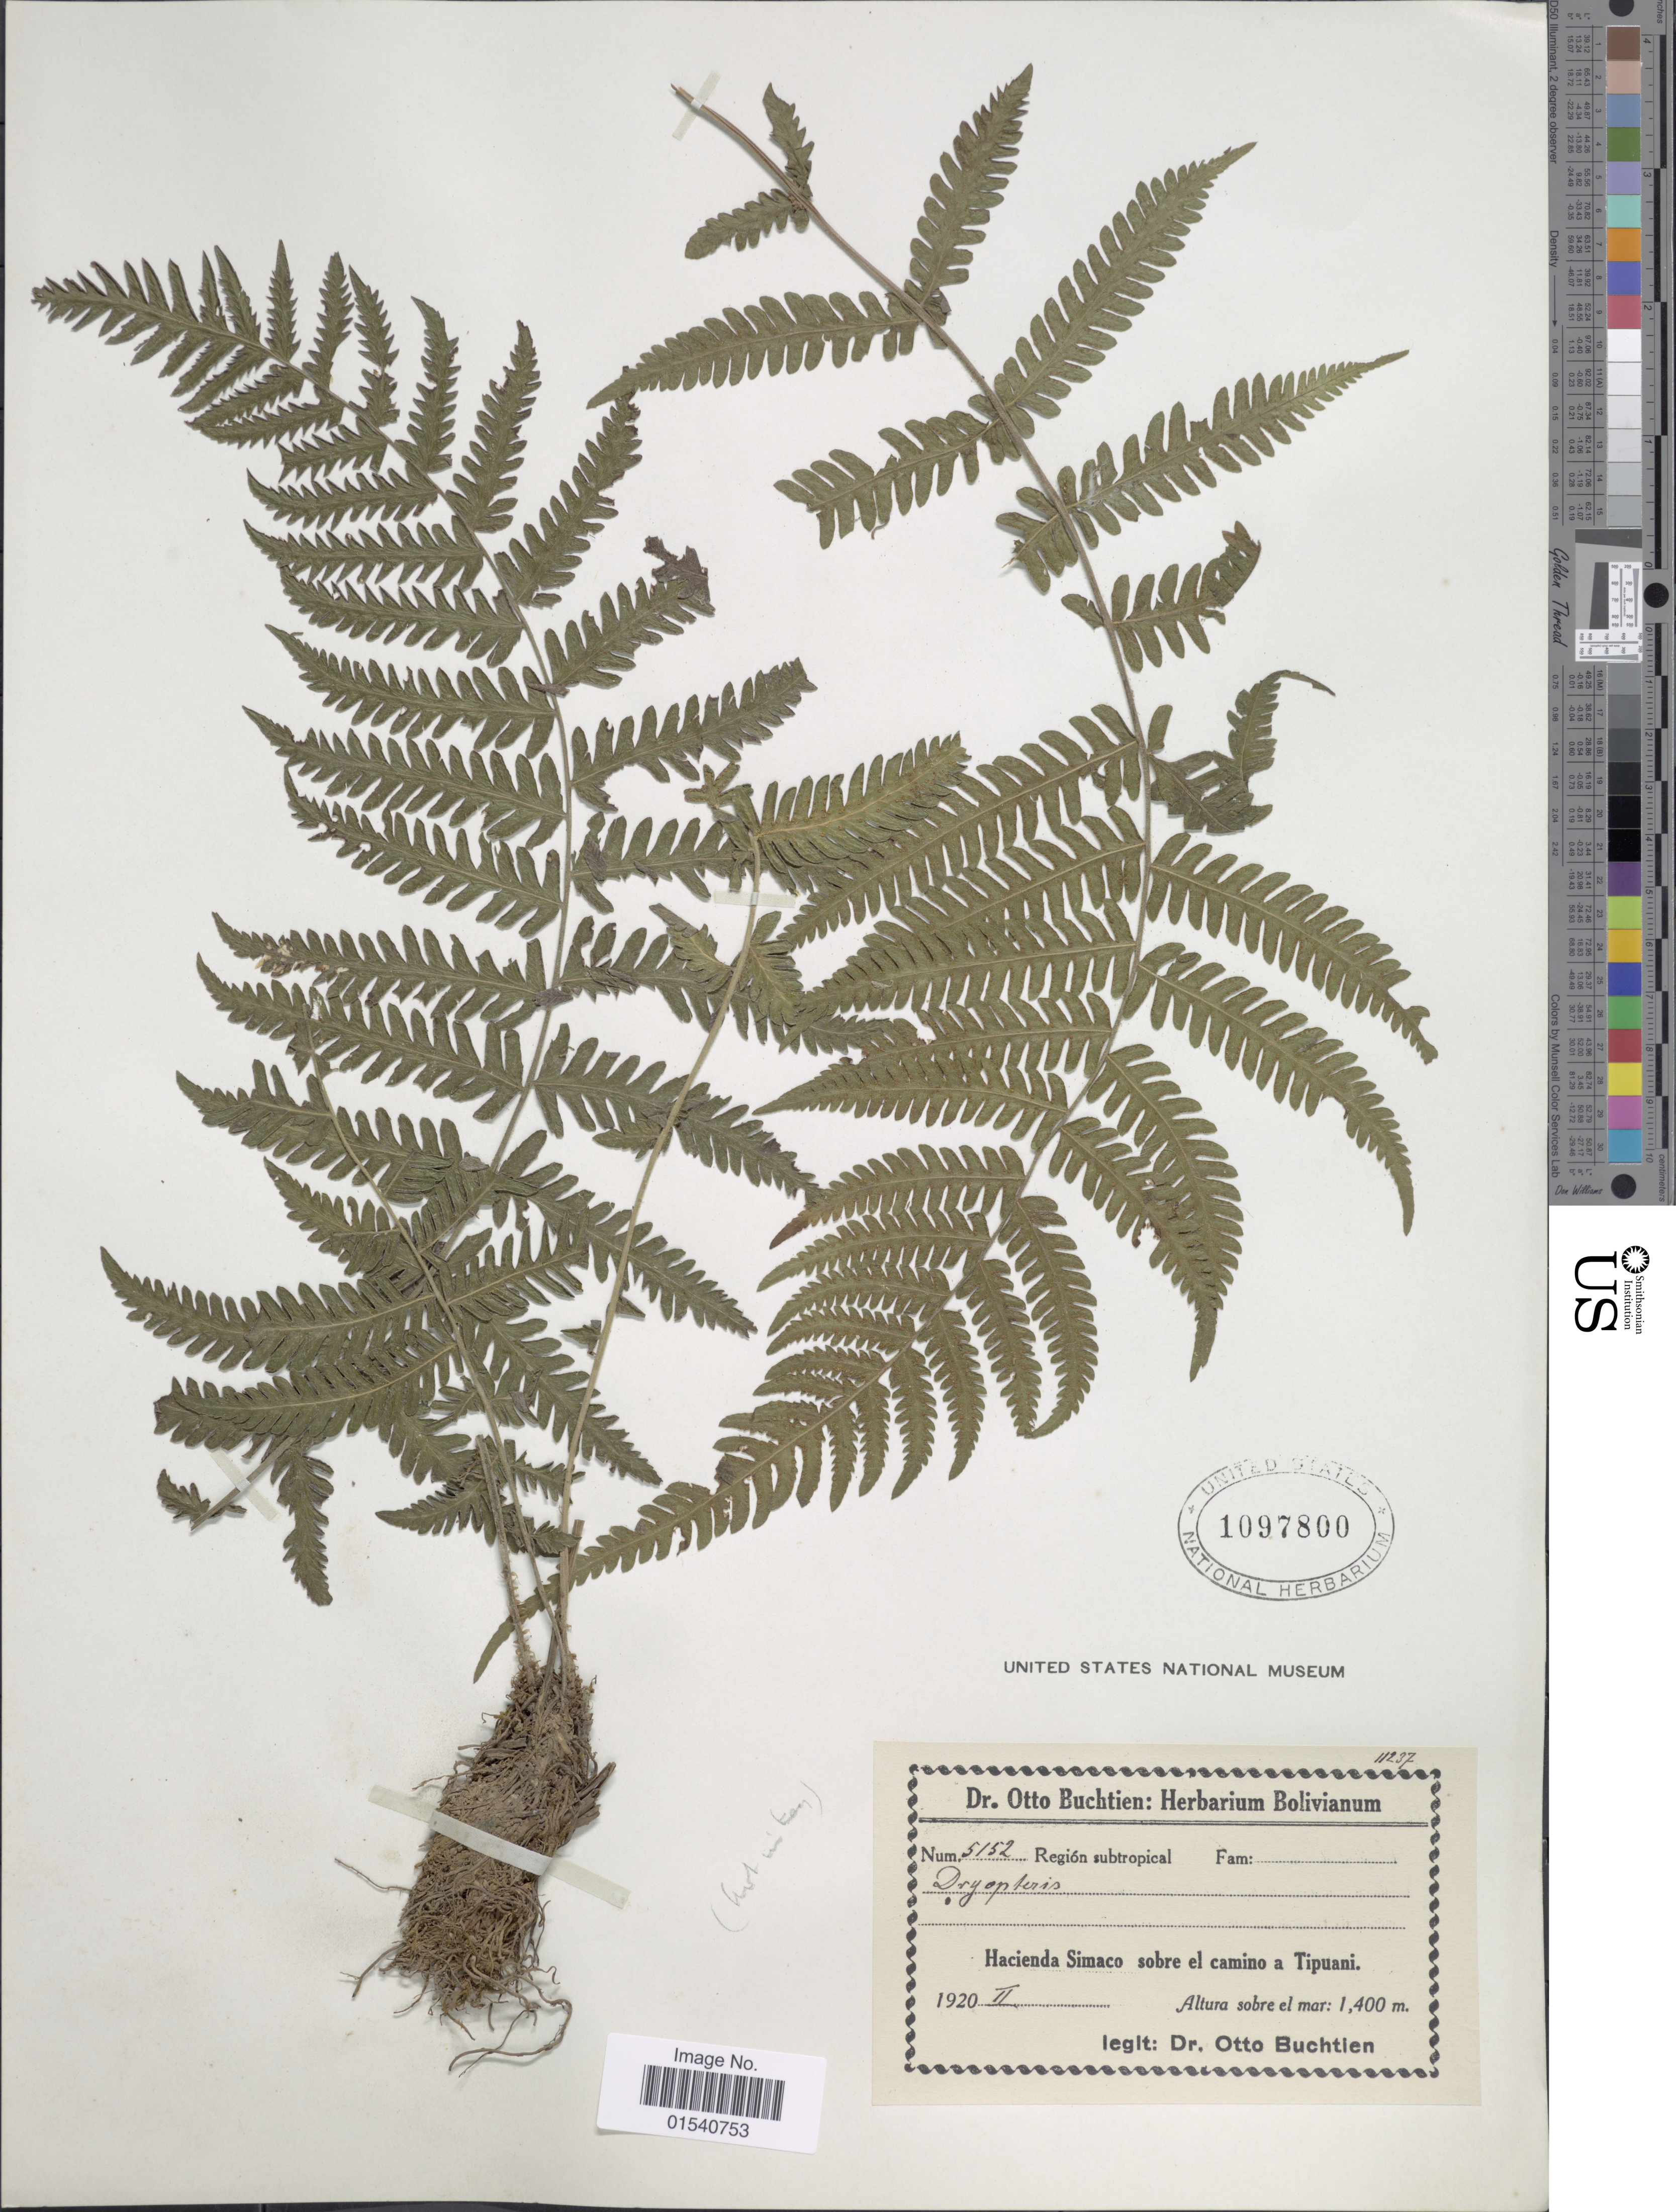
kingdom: Plantae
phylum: Tracheophyta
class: Polypodiopsida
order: Polypodiales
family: Thelypteridaceae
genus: Amauropelta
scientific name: Amauropelta rivulariformis (Rosenst.) comb. nov., ined 2015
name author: (Rosenst.)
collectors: O. Buchtien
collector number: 5152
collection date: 1920-02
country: Bolivia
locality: Hacienda Simaco sobre el camino a Tipuani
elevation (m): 1400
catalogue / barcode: US 1097800